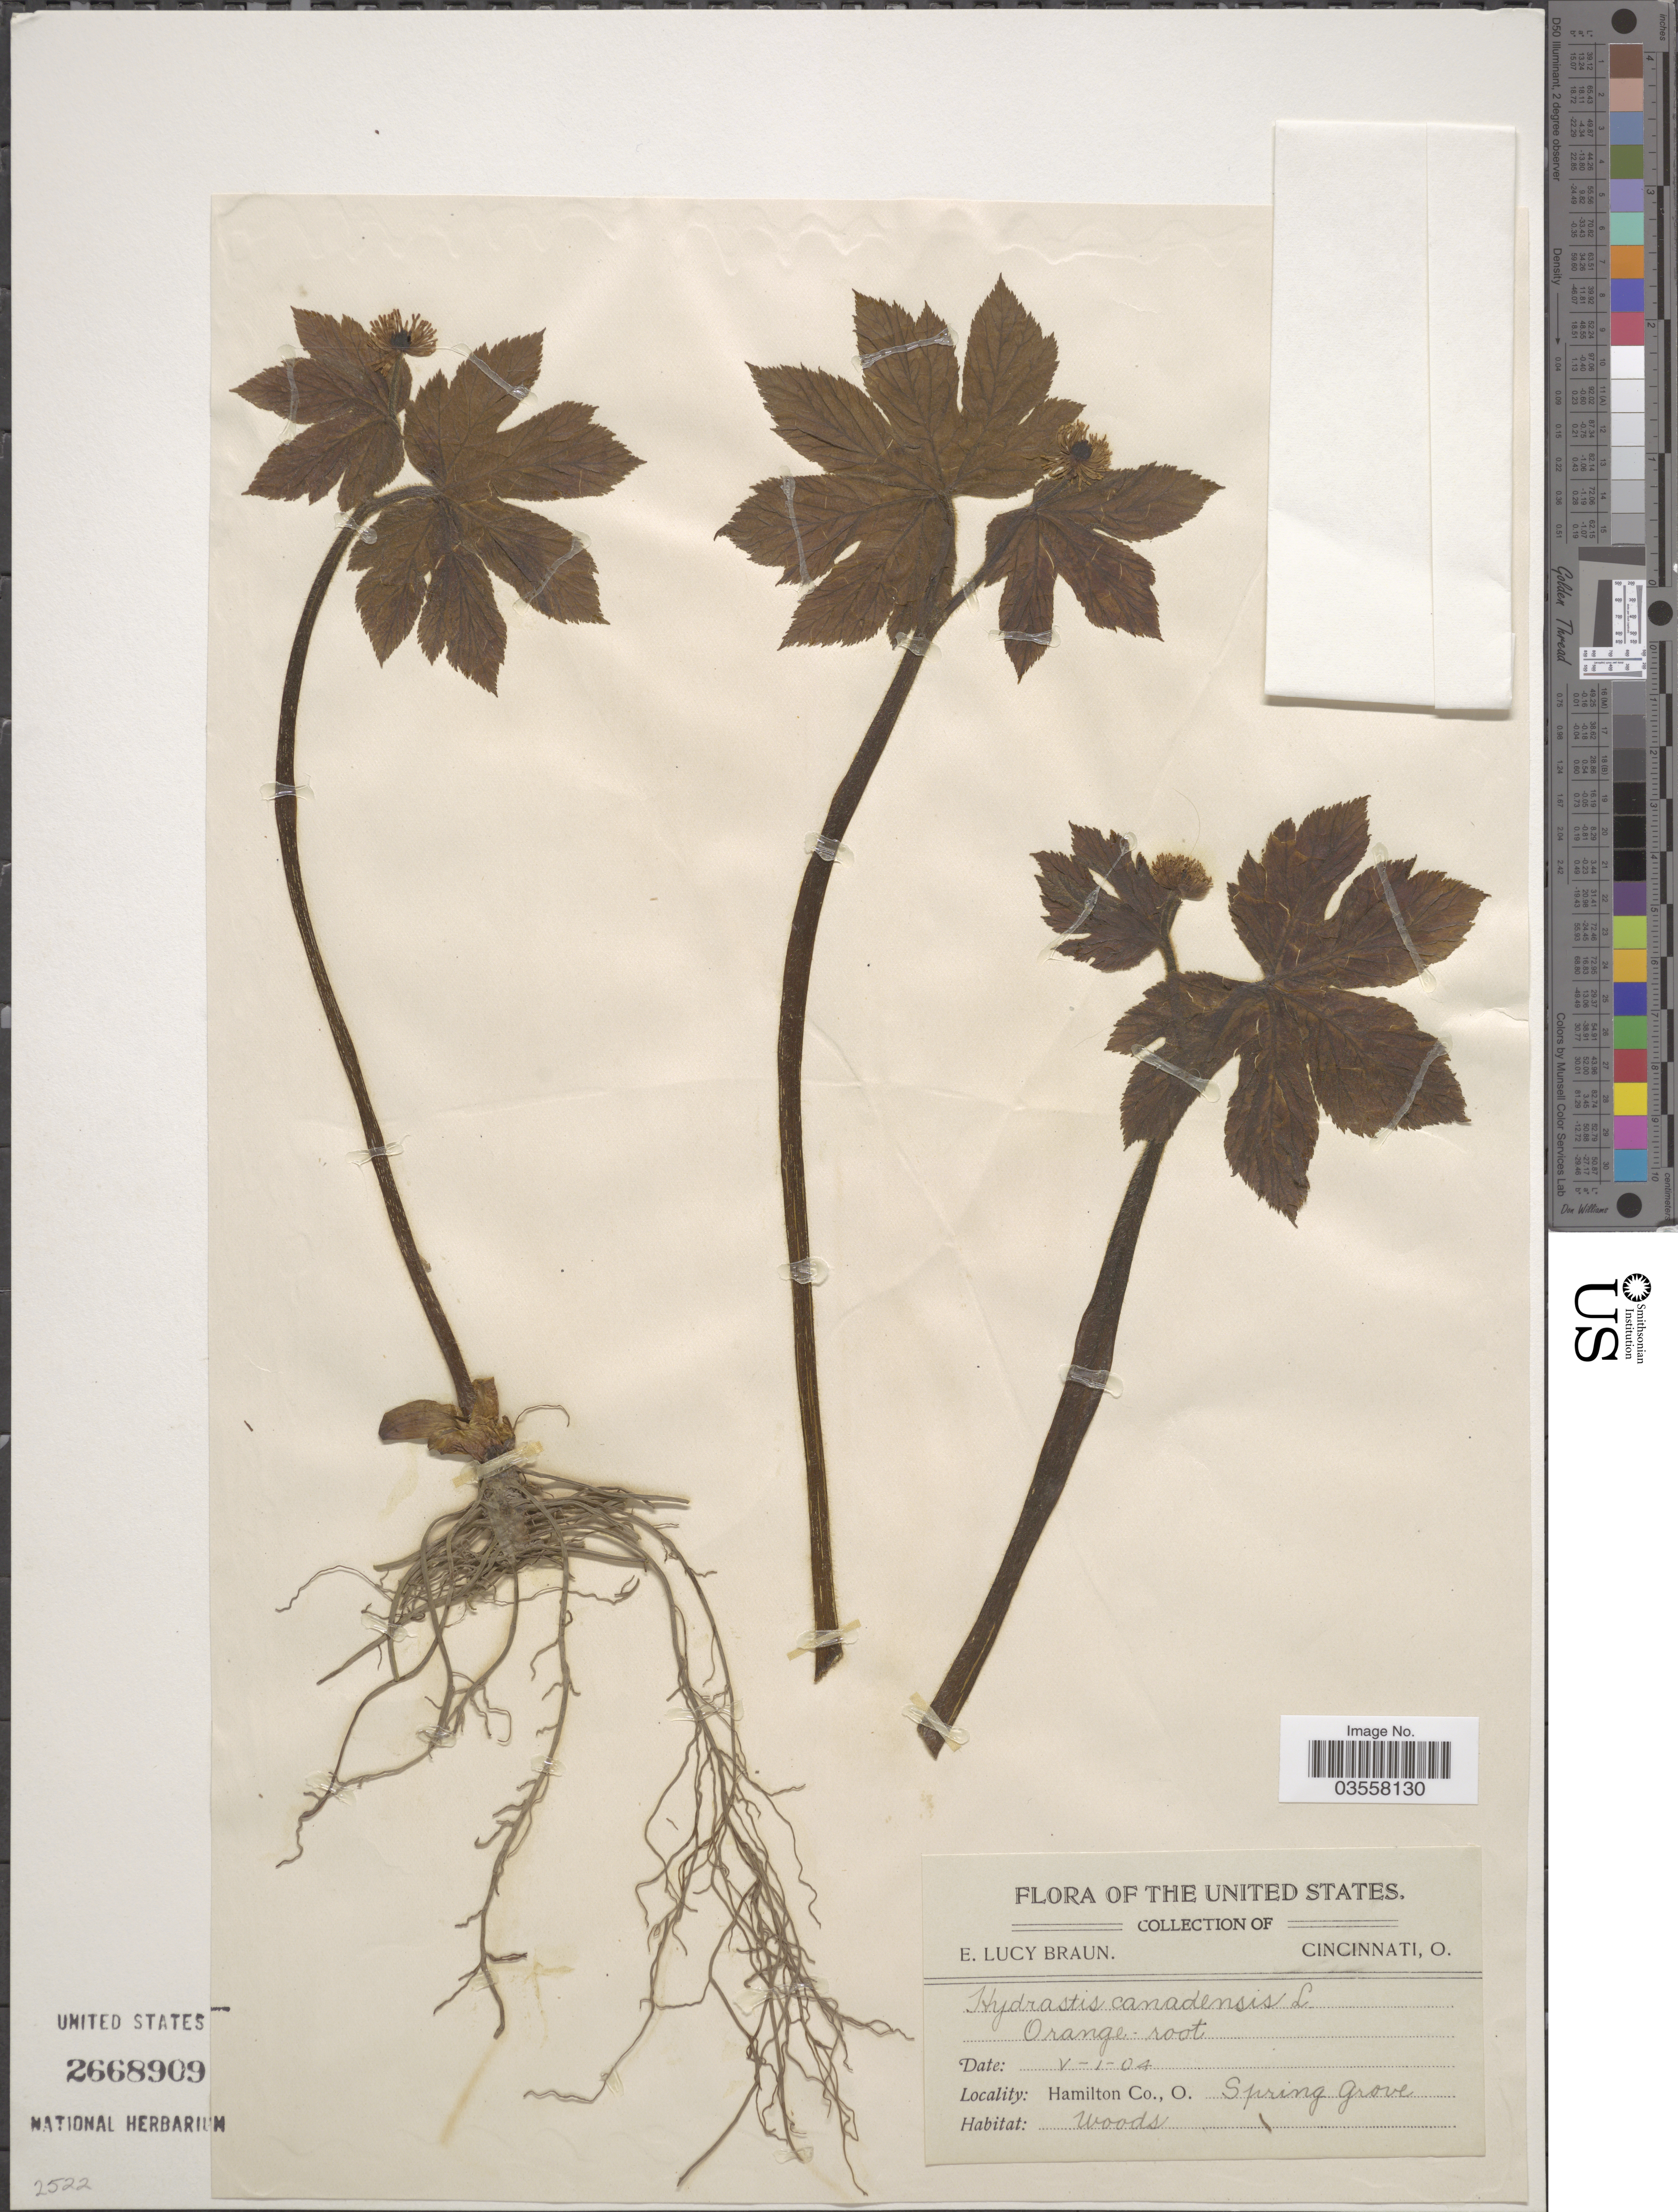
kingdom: Plantae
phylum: Tracheophyta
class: Magnoliopsida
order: Ranunculales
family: Ranunculaceae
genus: Hydrastis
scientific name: Hydrastis canadensis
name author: L.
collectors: E. L. Braun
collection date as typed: Transcribed d/m/y: 1/5/4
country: United States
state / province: Ohio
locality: Hamilton Co., Spring Grove.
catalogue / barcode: US 2668909